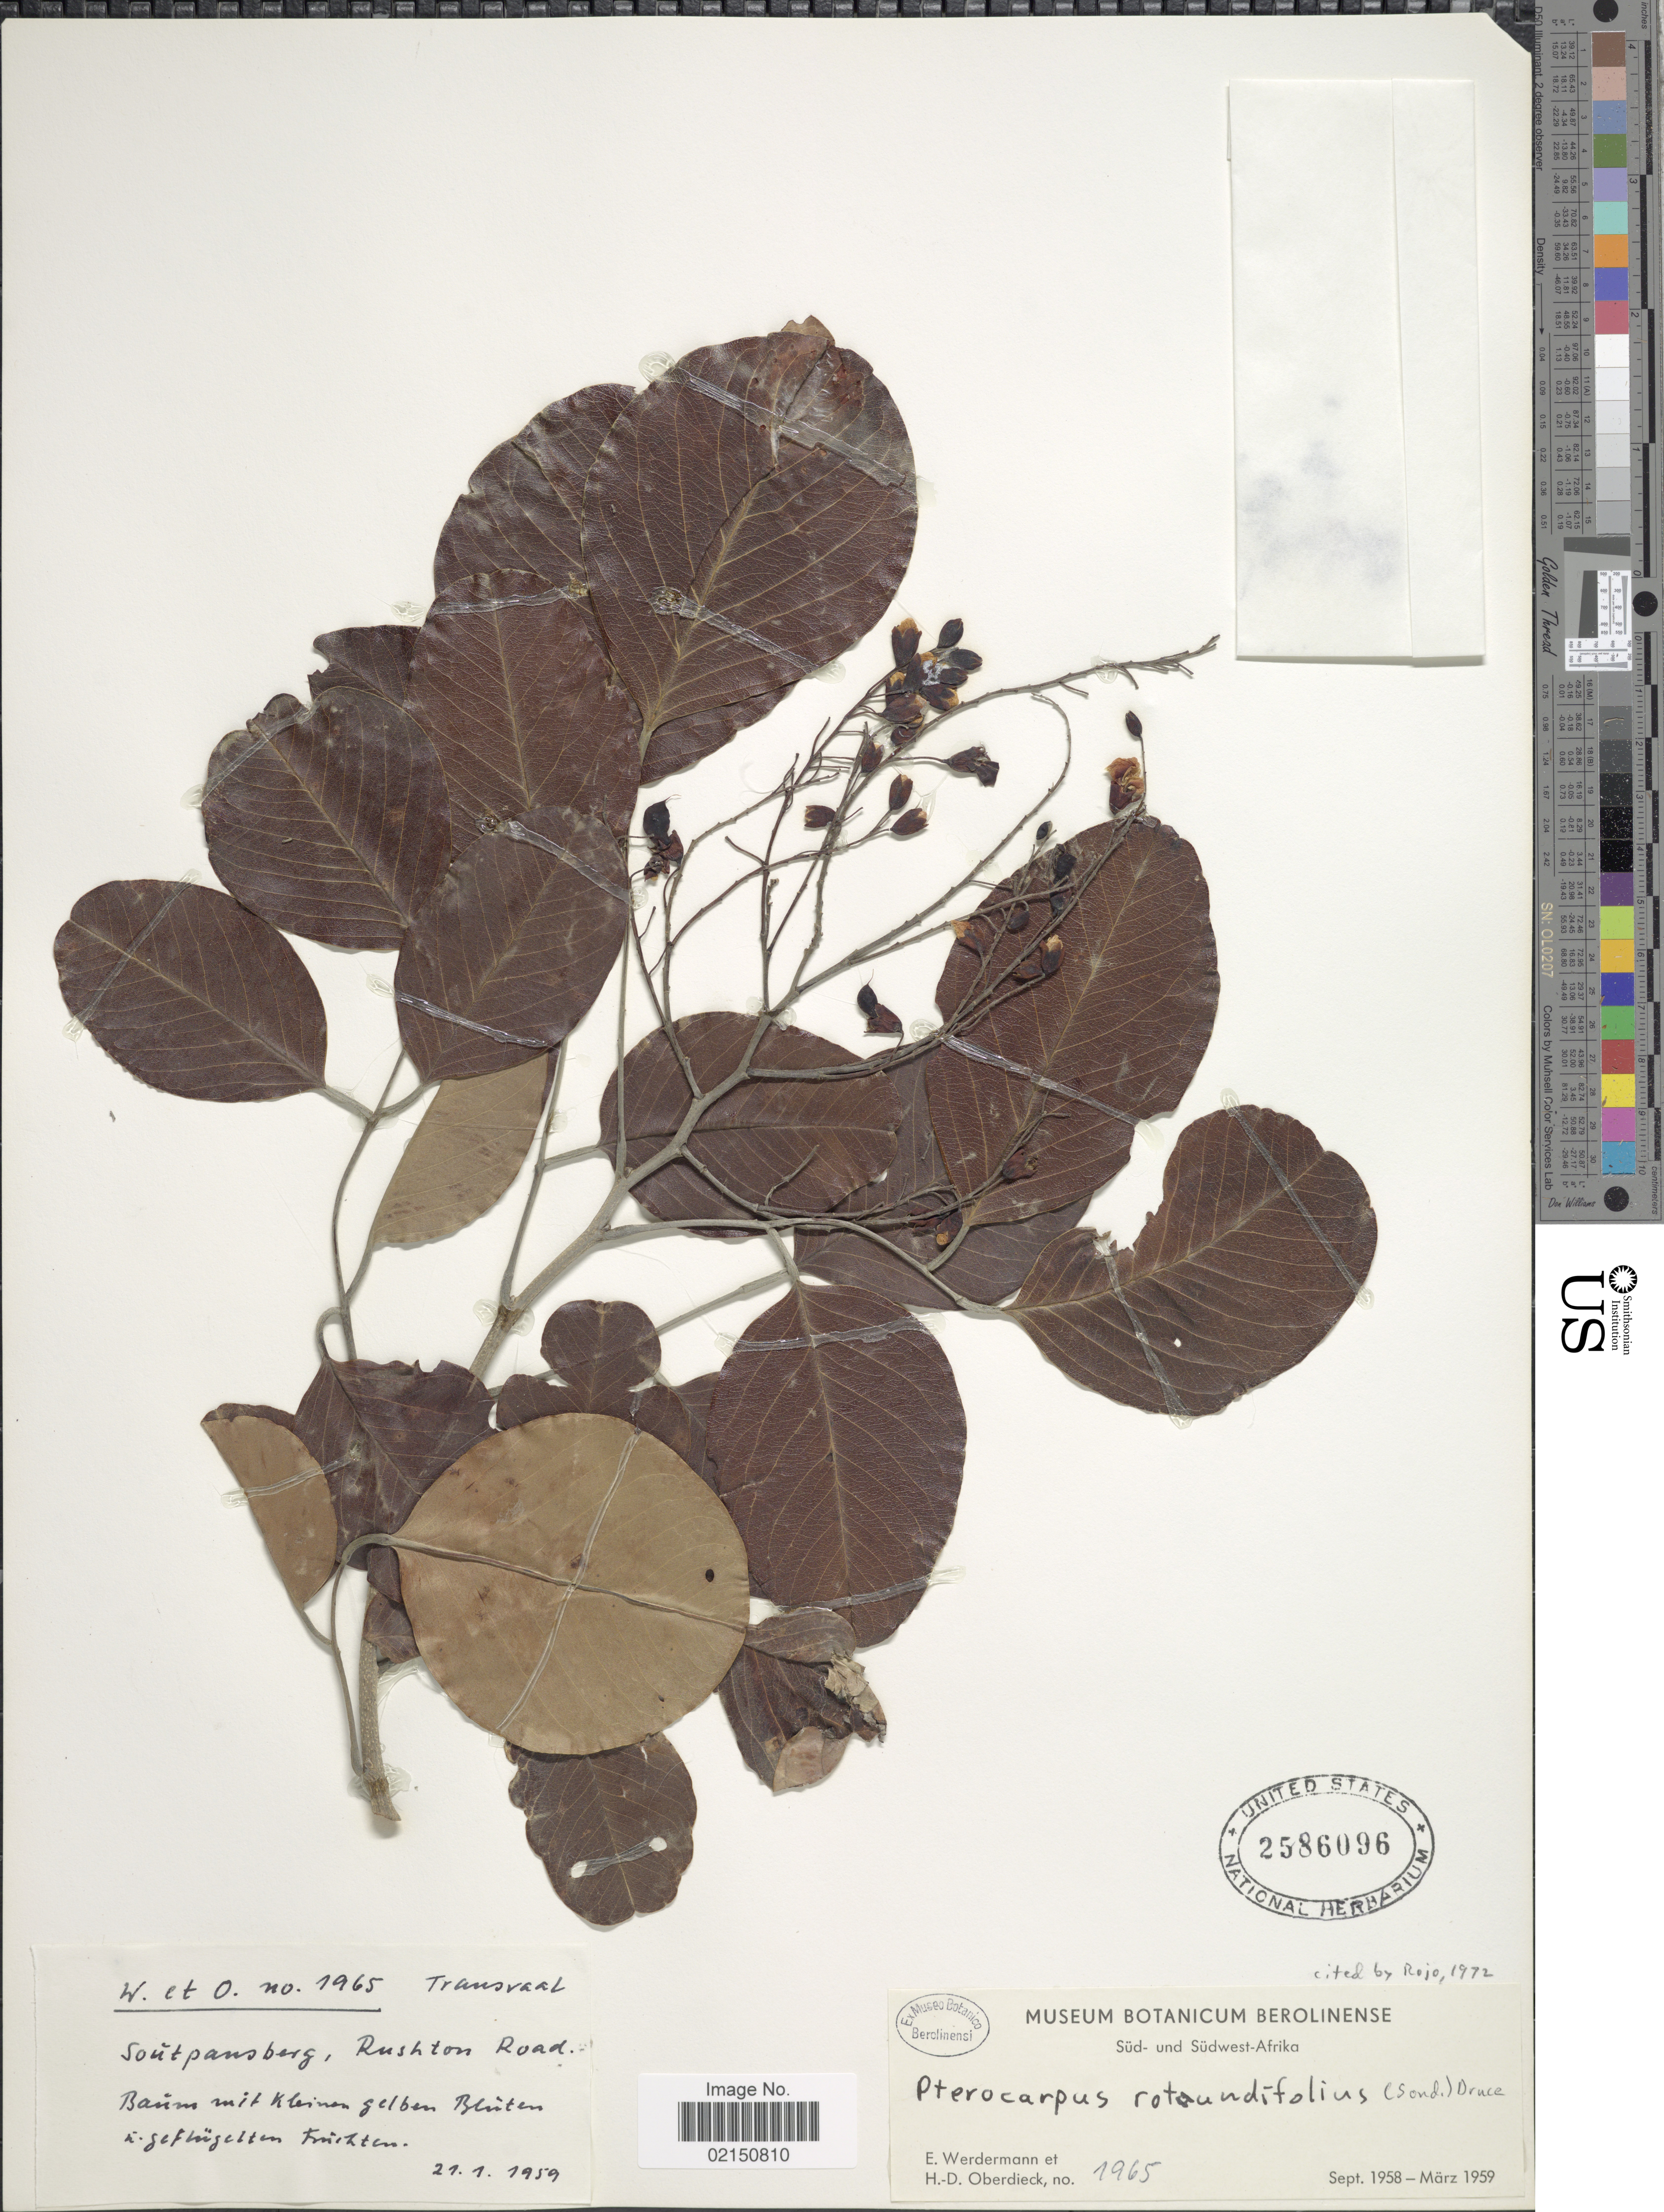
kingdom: Plantae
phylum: Tracheophyta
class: Magnoliopsida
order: Fabales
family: Fabaceae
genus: Pterocarpus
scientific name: Pterocarpus rotundifolius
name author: (Sond.) Druce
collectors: E. Werdermann & H. Oberdieck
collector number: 1965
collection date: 1959-01-21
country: South Africa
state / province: Limpopo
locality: Transvaal. Soutpansberg, Rushton Road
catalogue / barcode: US 2586096